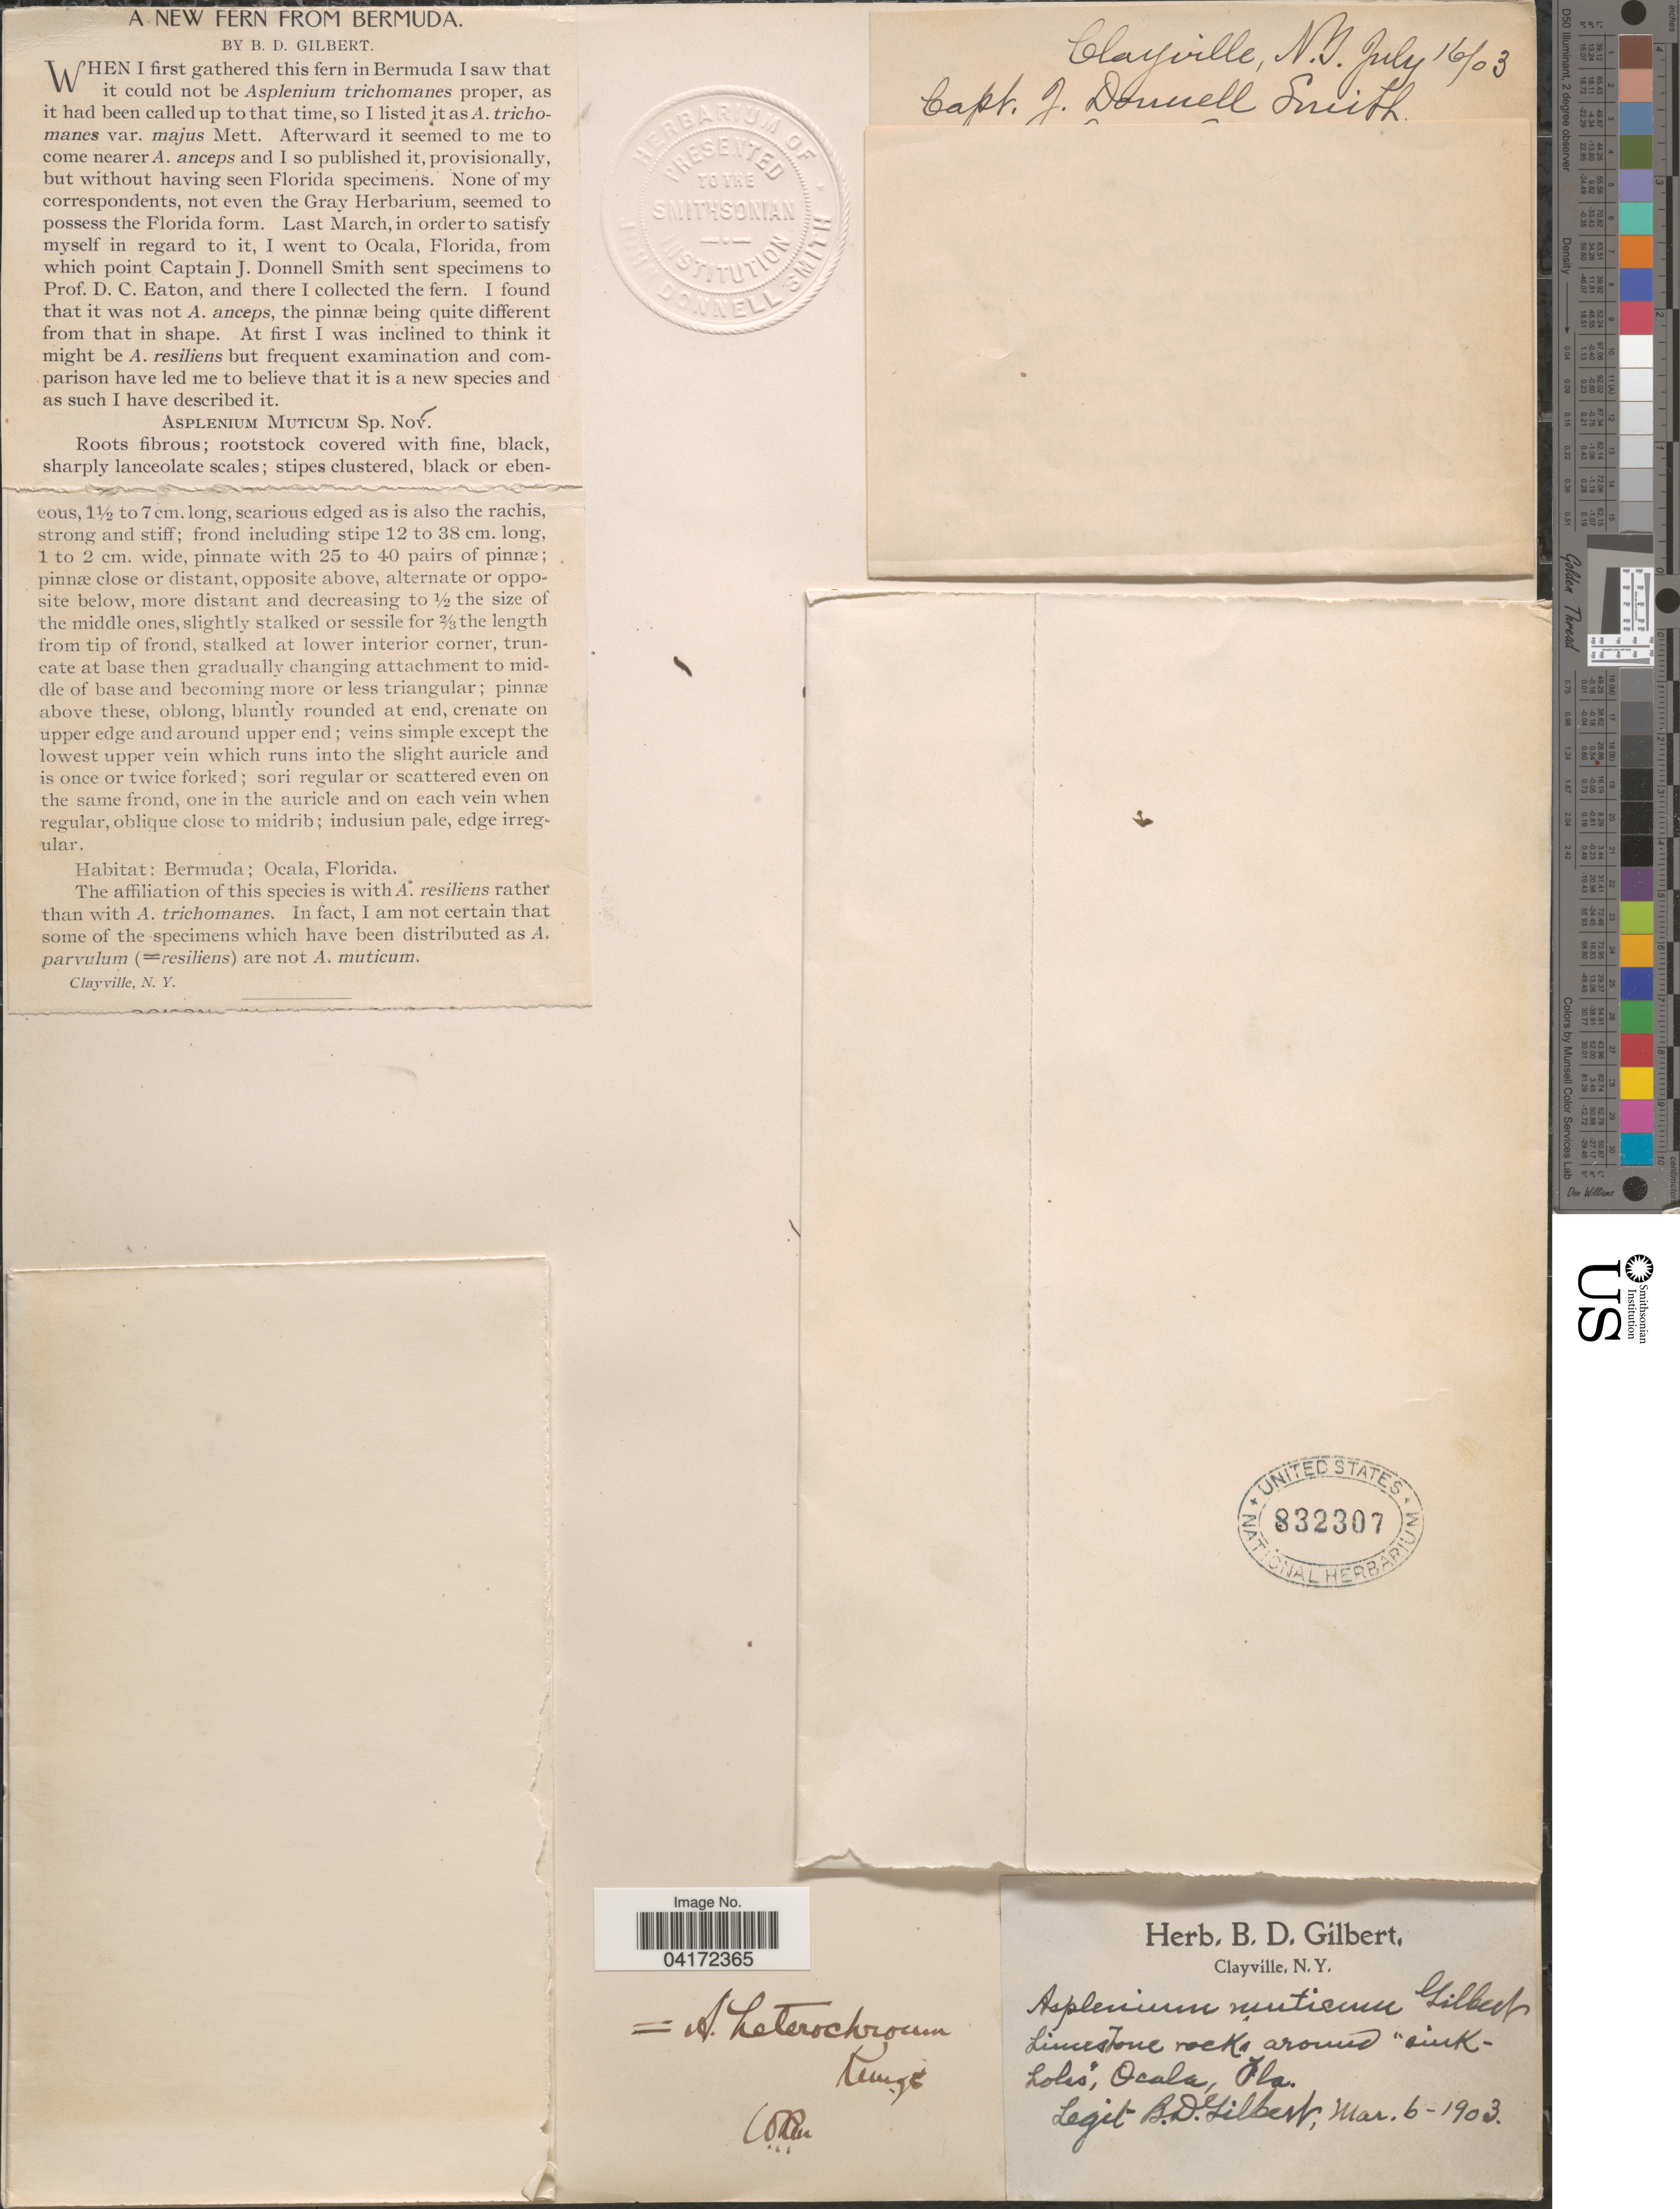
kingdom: Plantae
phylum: Tracheophyta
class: Polypodiopsida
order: Polypodiales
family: Aspleniaceae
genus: Asplenium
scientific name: Asplenium muticum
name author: Gilbert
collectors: B. Gilbert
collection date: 1903-03-06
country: United States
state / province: Alabama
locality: Around "sinkholes", Ocala.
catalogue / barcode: US 832307